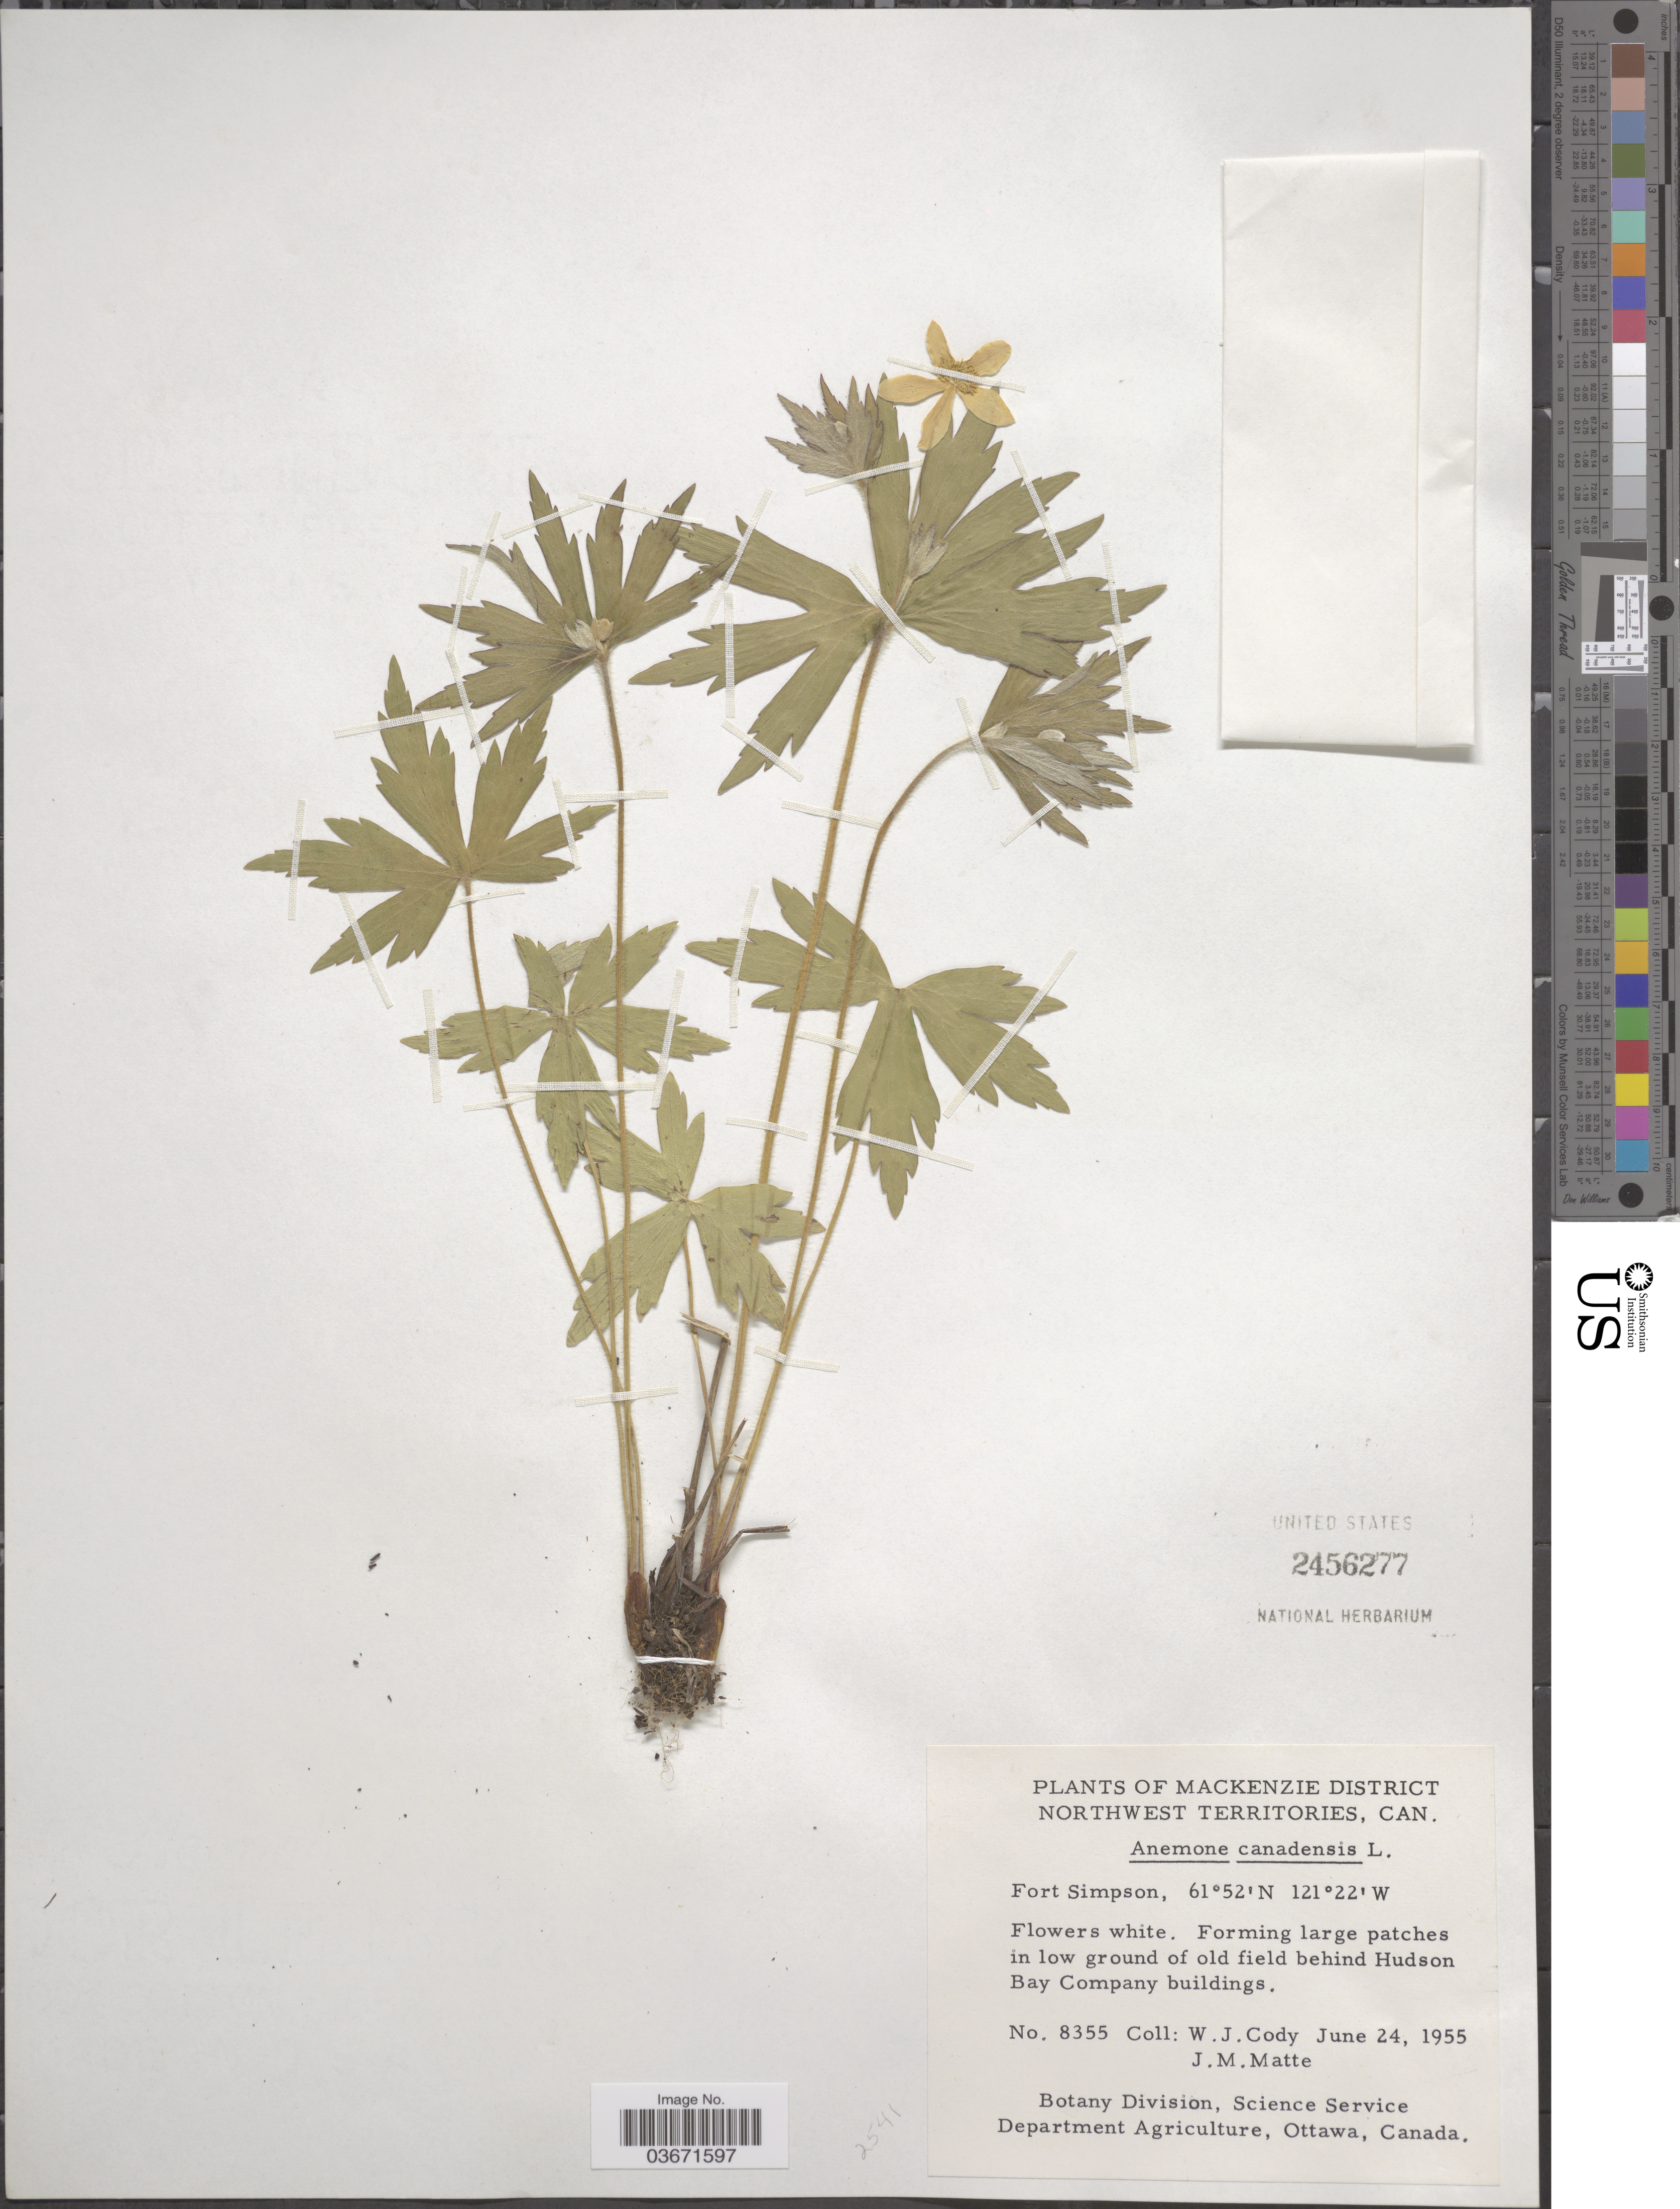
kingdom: Plantae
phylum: Tracheophyta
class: Magnoliopsida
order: Ranunculales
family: Ranunculaceae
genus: Anemone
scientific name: Anemone canadensis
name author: L.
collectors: W. Cody & J. Matte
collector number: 8355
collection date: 1955-06-24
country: Canada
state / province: Northwest Territories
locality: Fort Simpson. Old field behind Hudson Bay Company buildings.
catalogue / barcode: US 2456277